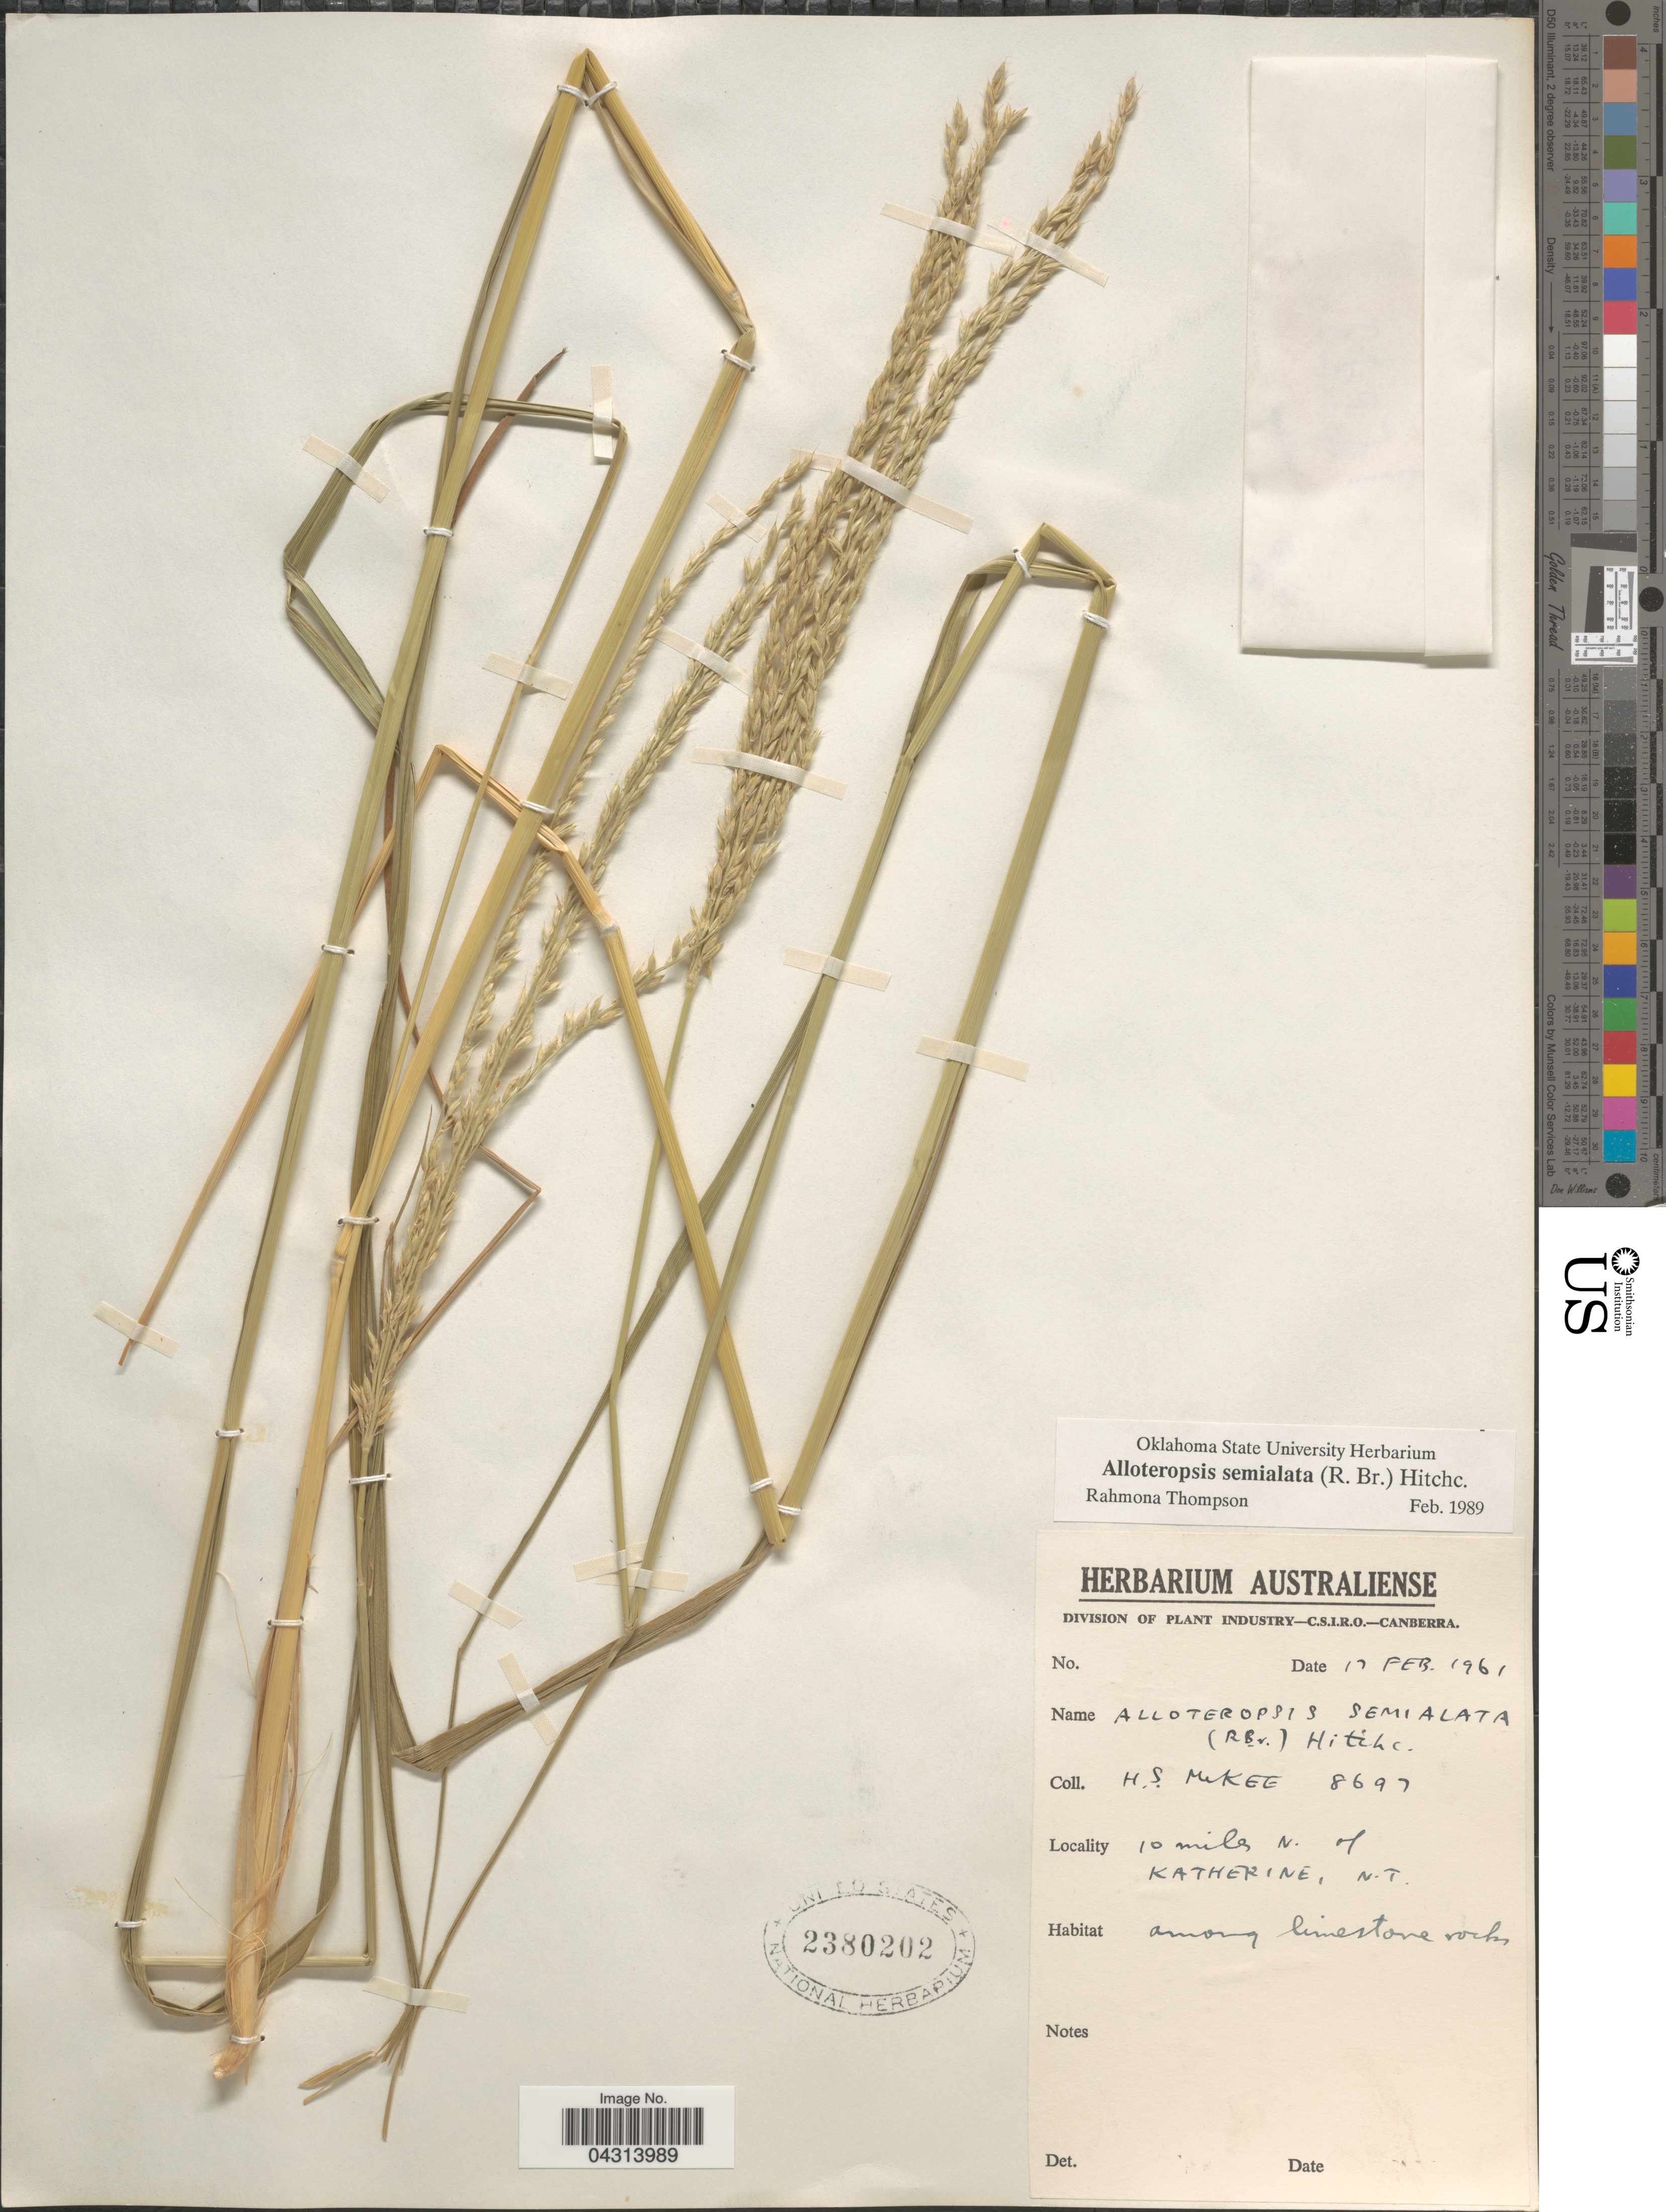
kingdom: Plantae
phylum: Tracheophyta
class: Liliopsida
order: Poales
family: Poaceae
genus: Alloteropsis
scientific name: Alloteropsis semialata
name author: (R. Br.) Hitchc.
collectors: H. S. McKee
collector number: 8697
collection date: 1961-02-17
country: Australia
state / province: Northern Territory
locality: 10 miles N. of Katherine.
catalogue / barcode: US 2380202